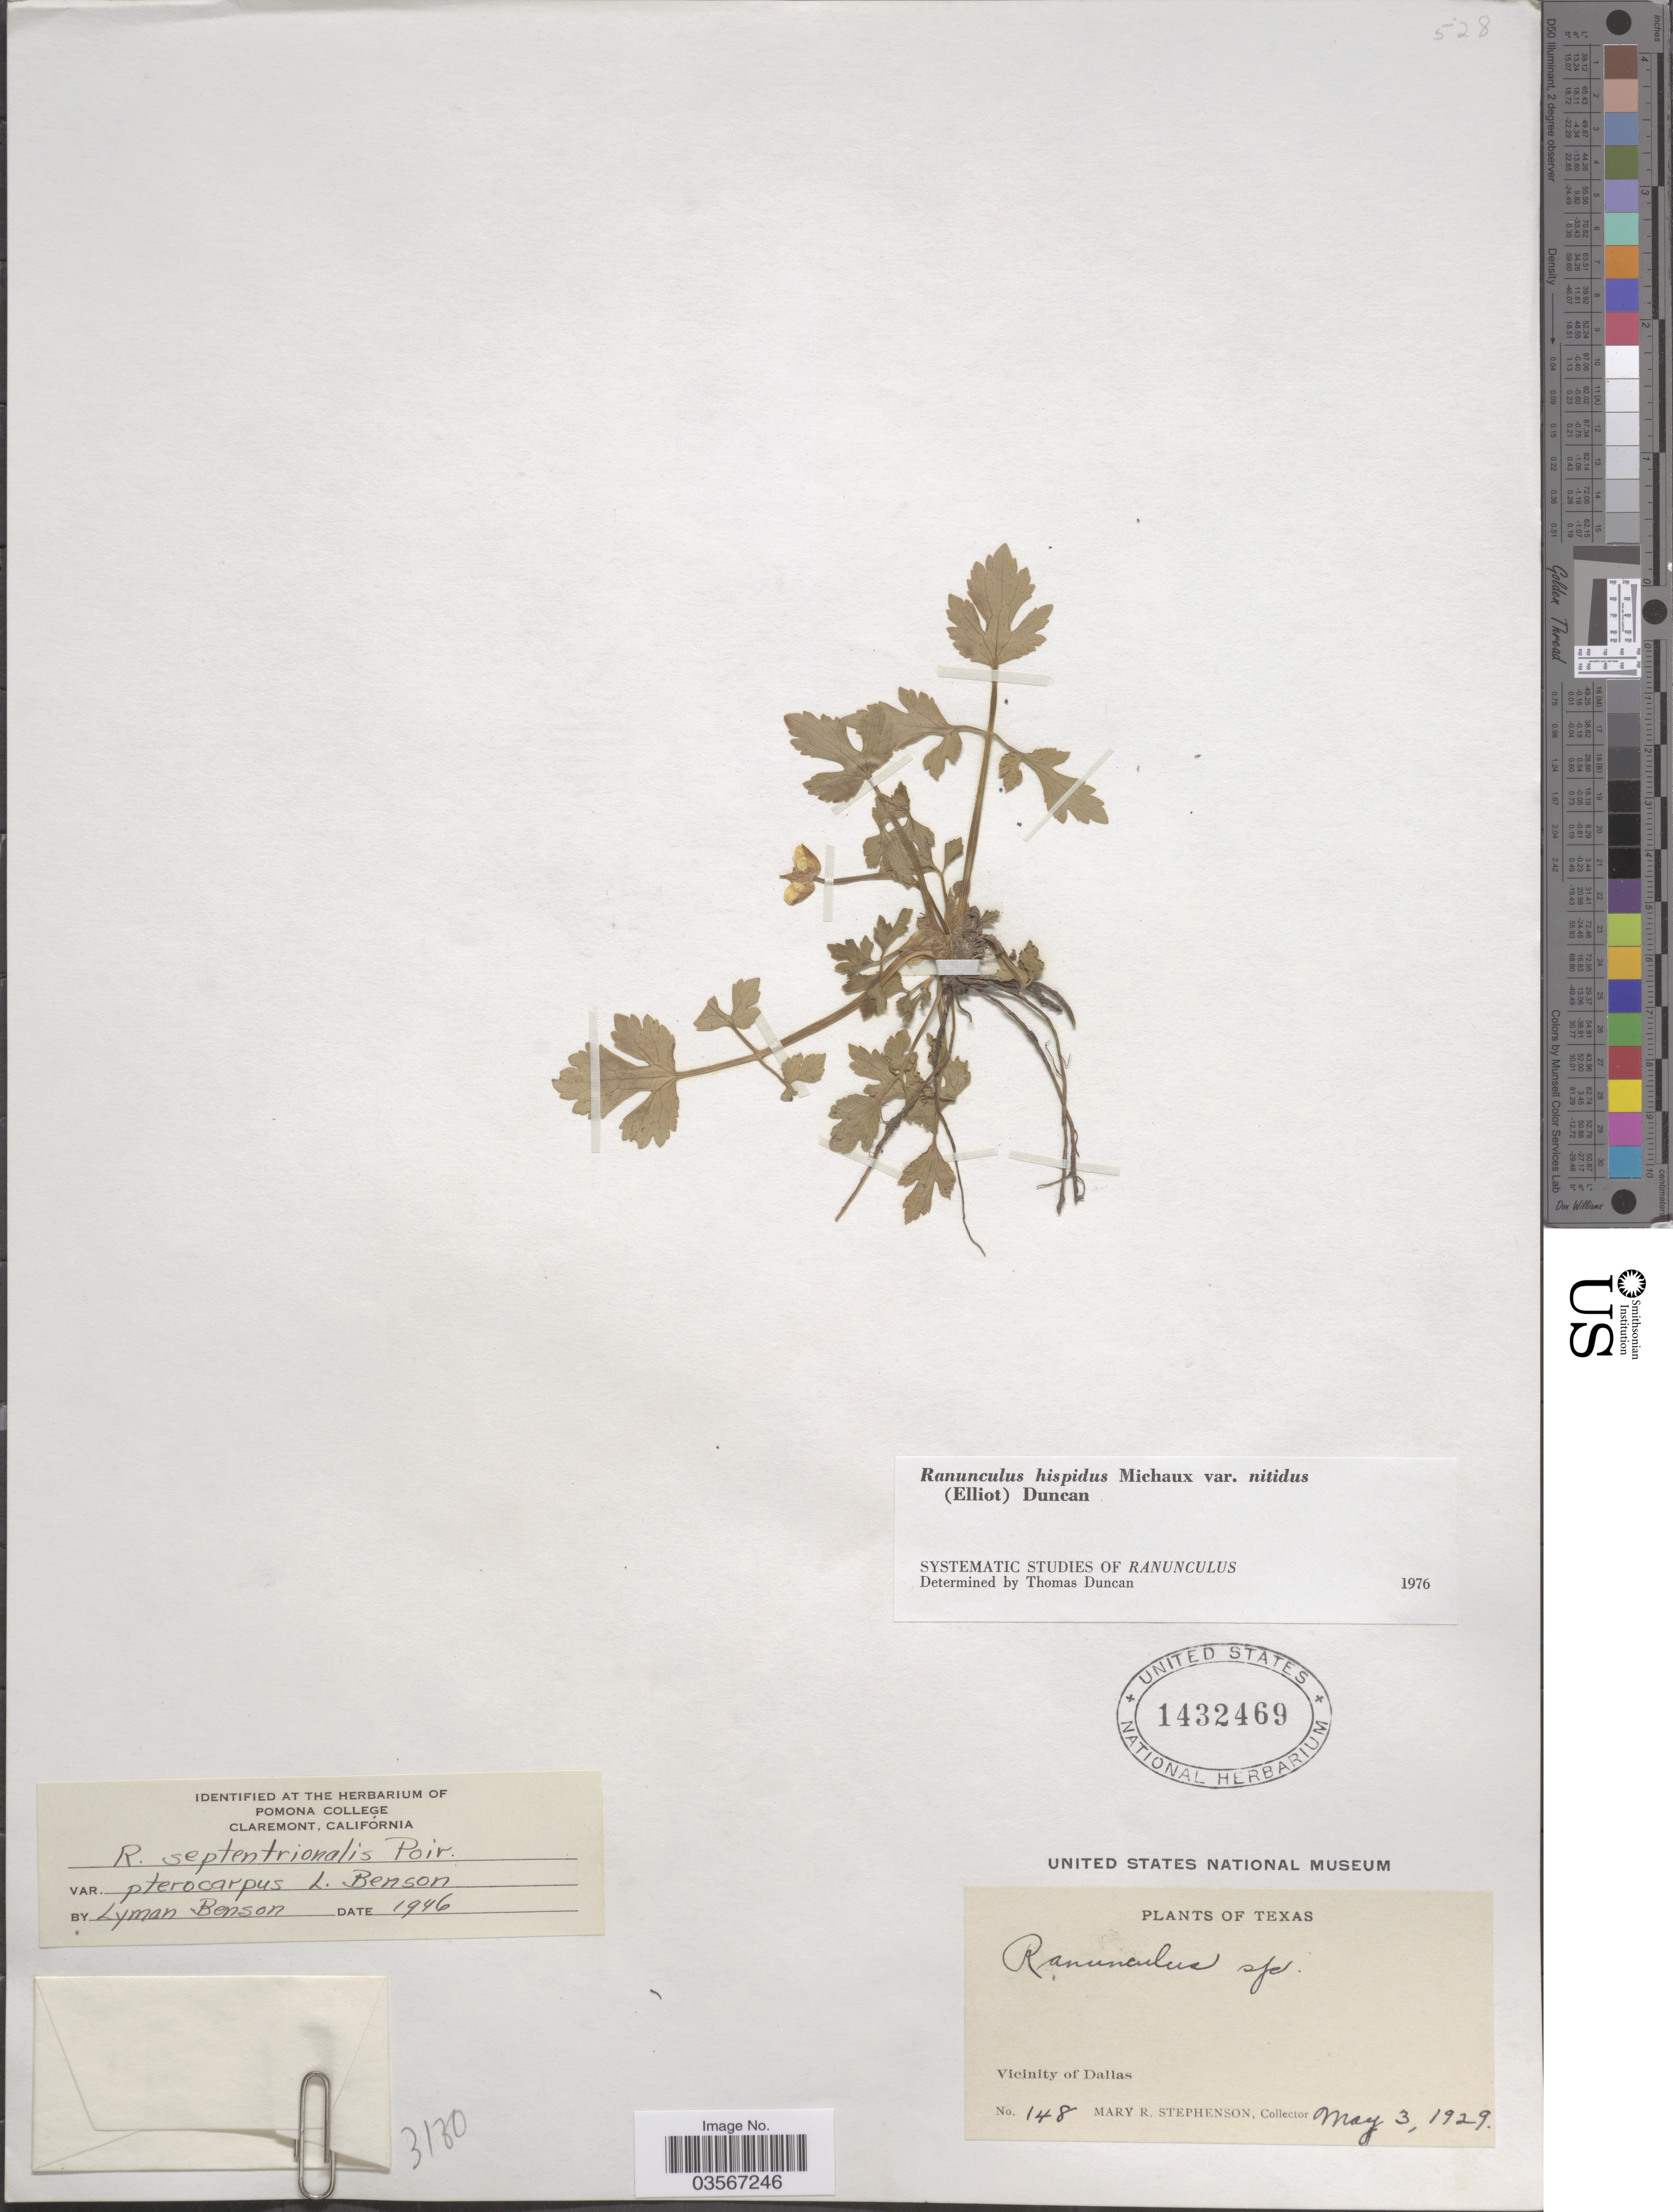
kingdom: Plantae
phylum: Tracheophyta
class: Magnoliopsida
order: Ranunculales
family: Ranunculaceae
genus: Ranunculus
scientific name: Ranunculus hispidus var. nitidus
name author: (Chapm.) T. Duncan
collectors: M. Stephenson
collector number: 148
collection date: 1929-05-03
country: United States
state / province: Texas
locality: Vicinity of Dallas.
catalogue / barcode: US 1432469